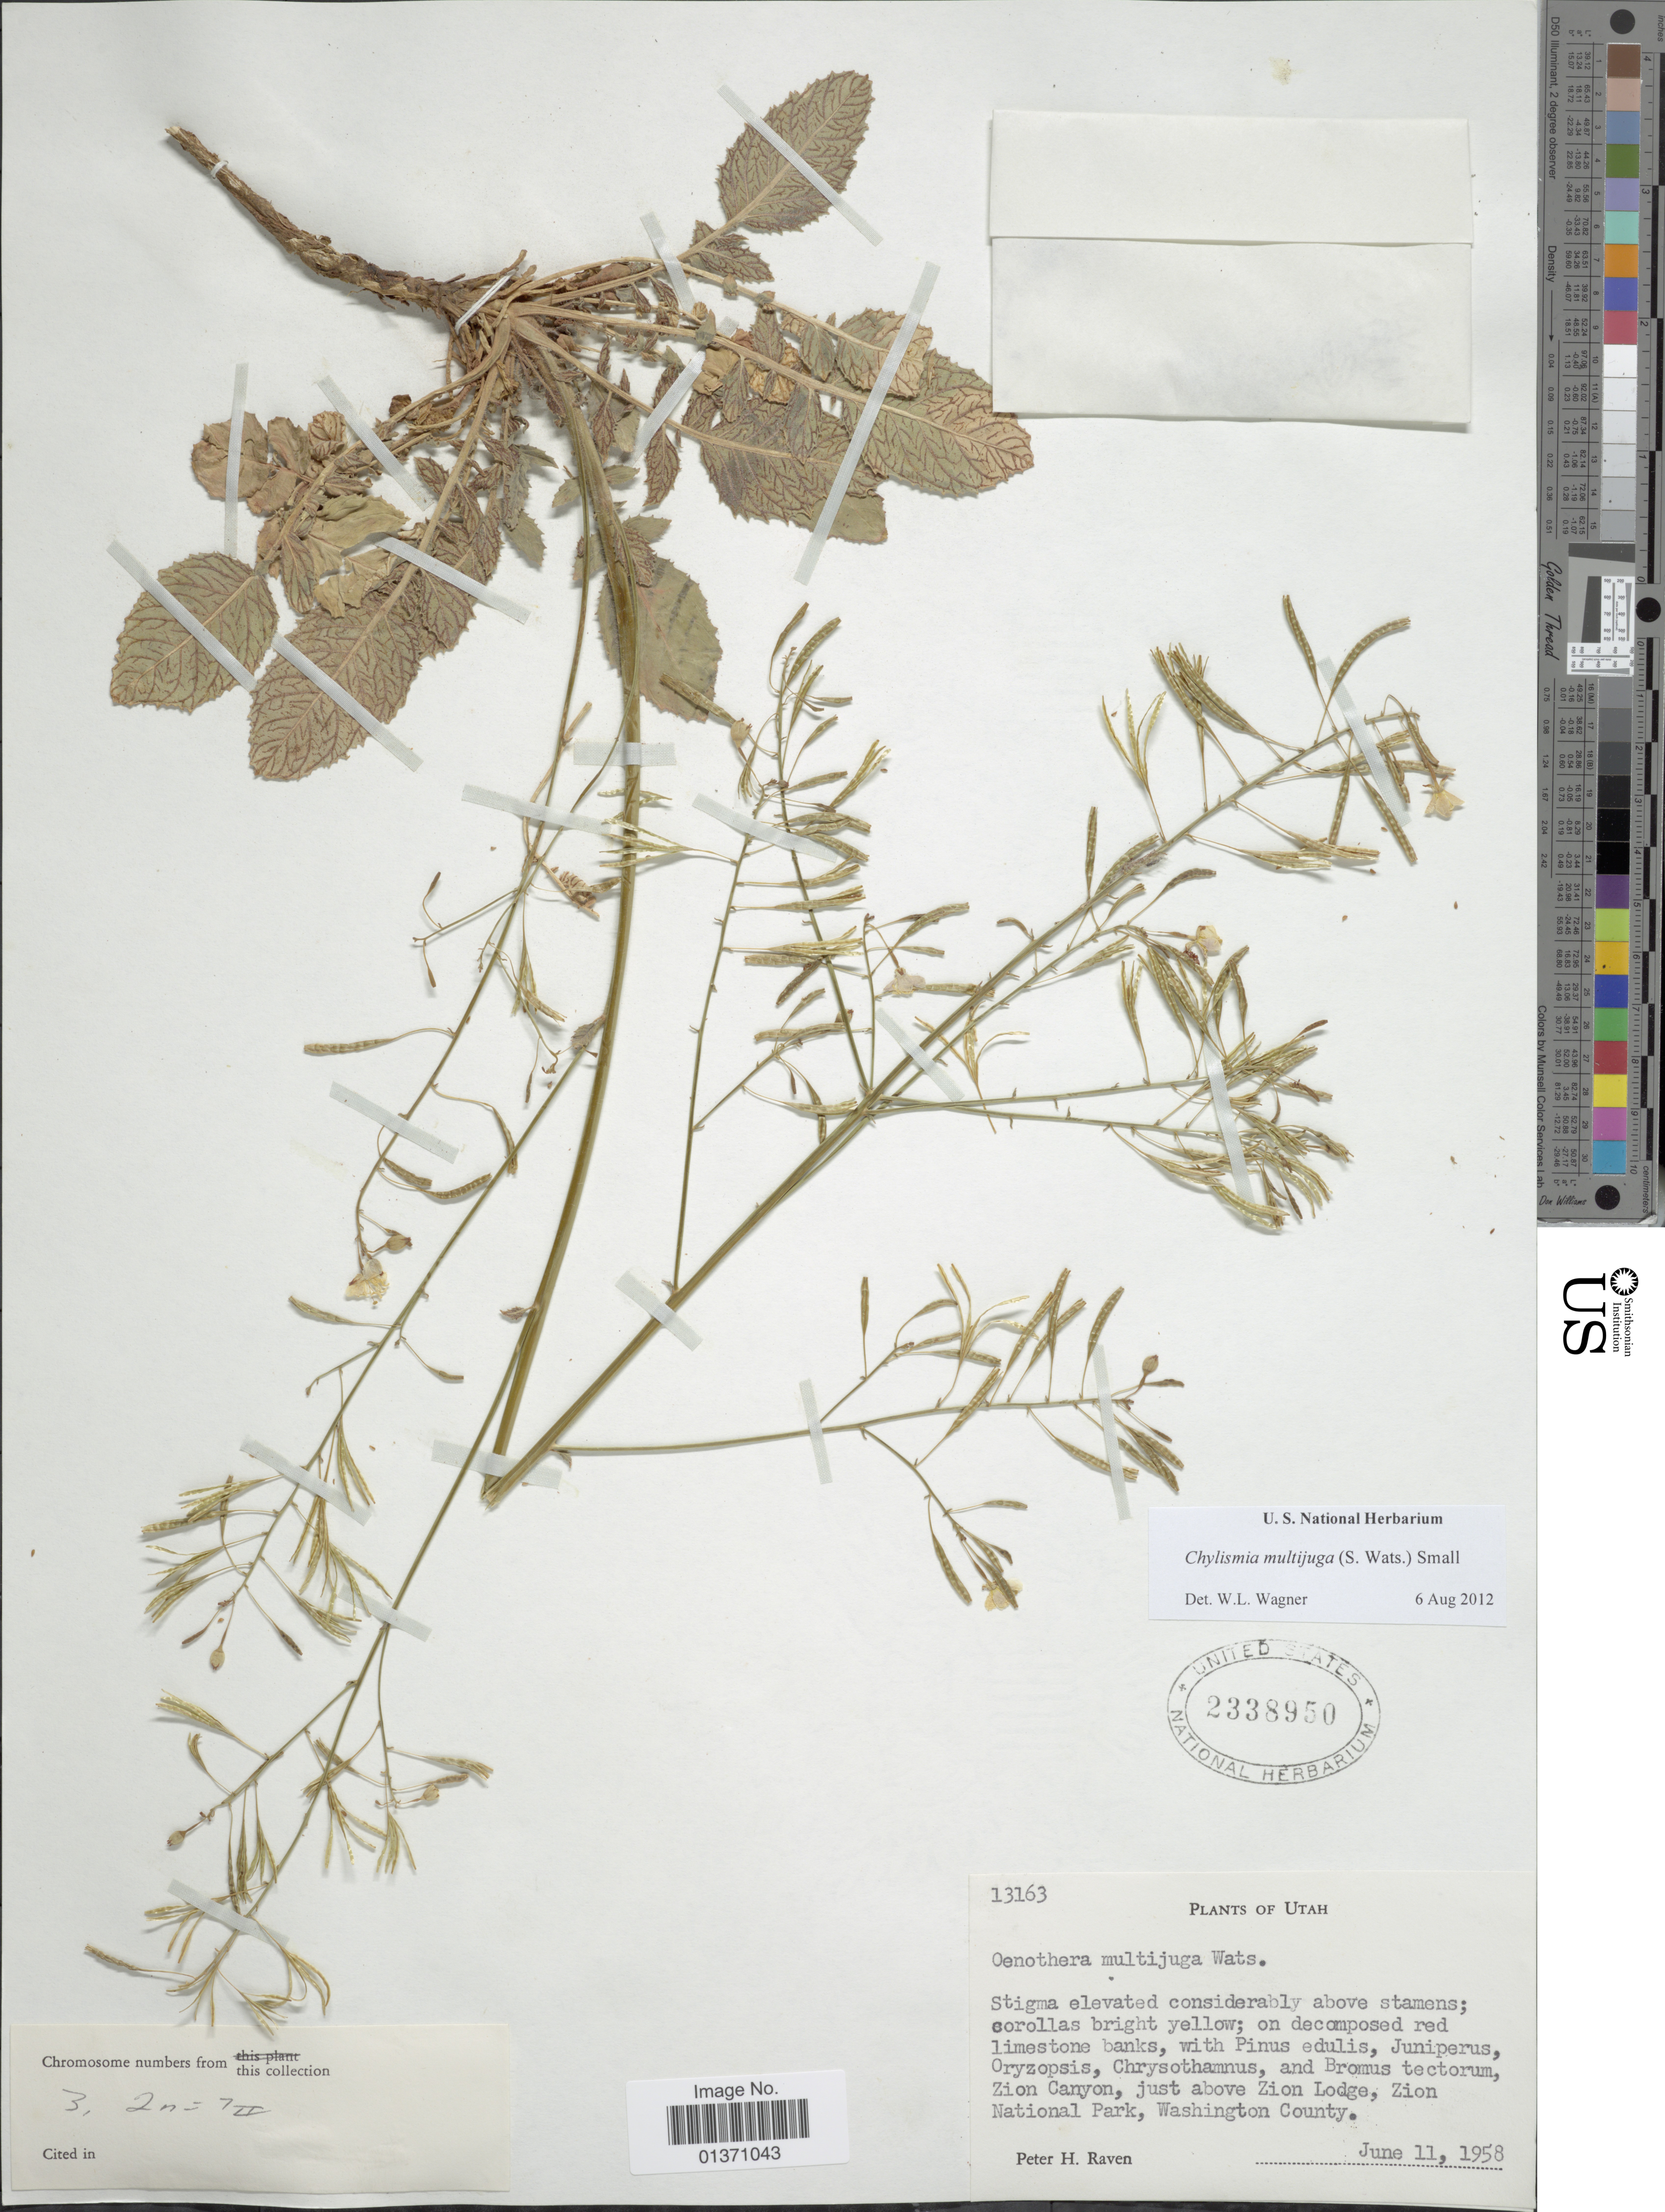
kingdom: Plantae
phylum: Tracheophyta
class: Magnoliopsida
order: Myrtales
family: Onagraceae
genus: Chylismia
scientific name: Chylismia multijuga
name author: (S. Watson) Small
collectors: P. H. Raven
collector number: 13163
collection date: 1958-06-11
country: United States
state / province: Utah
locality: Zion Canyon, just above Zion Lodge, Zion National Park, Washington County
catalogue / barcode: US 2338950